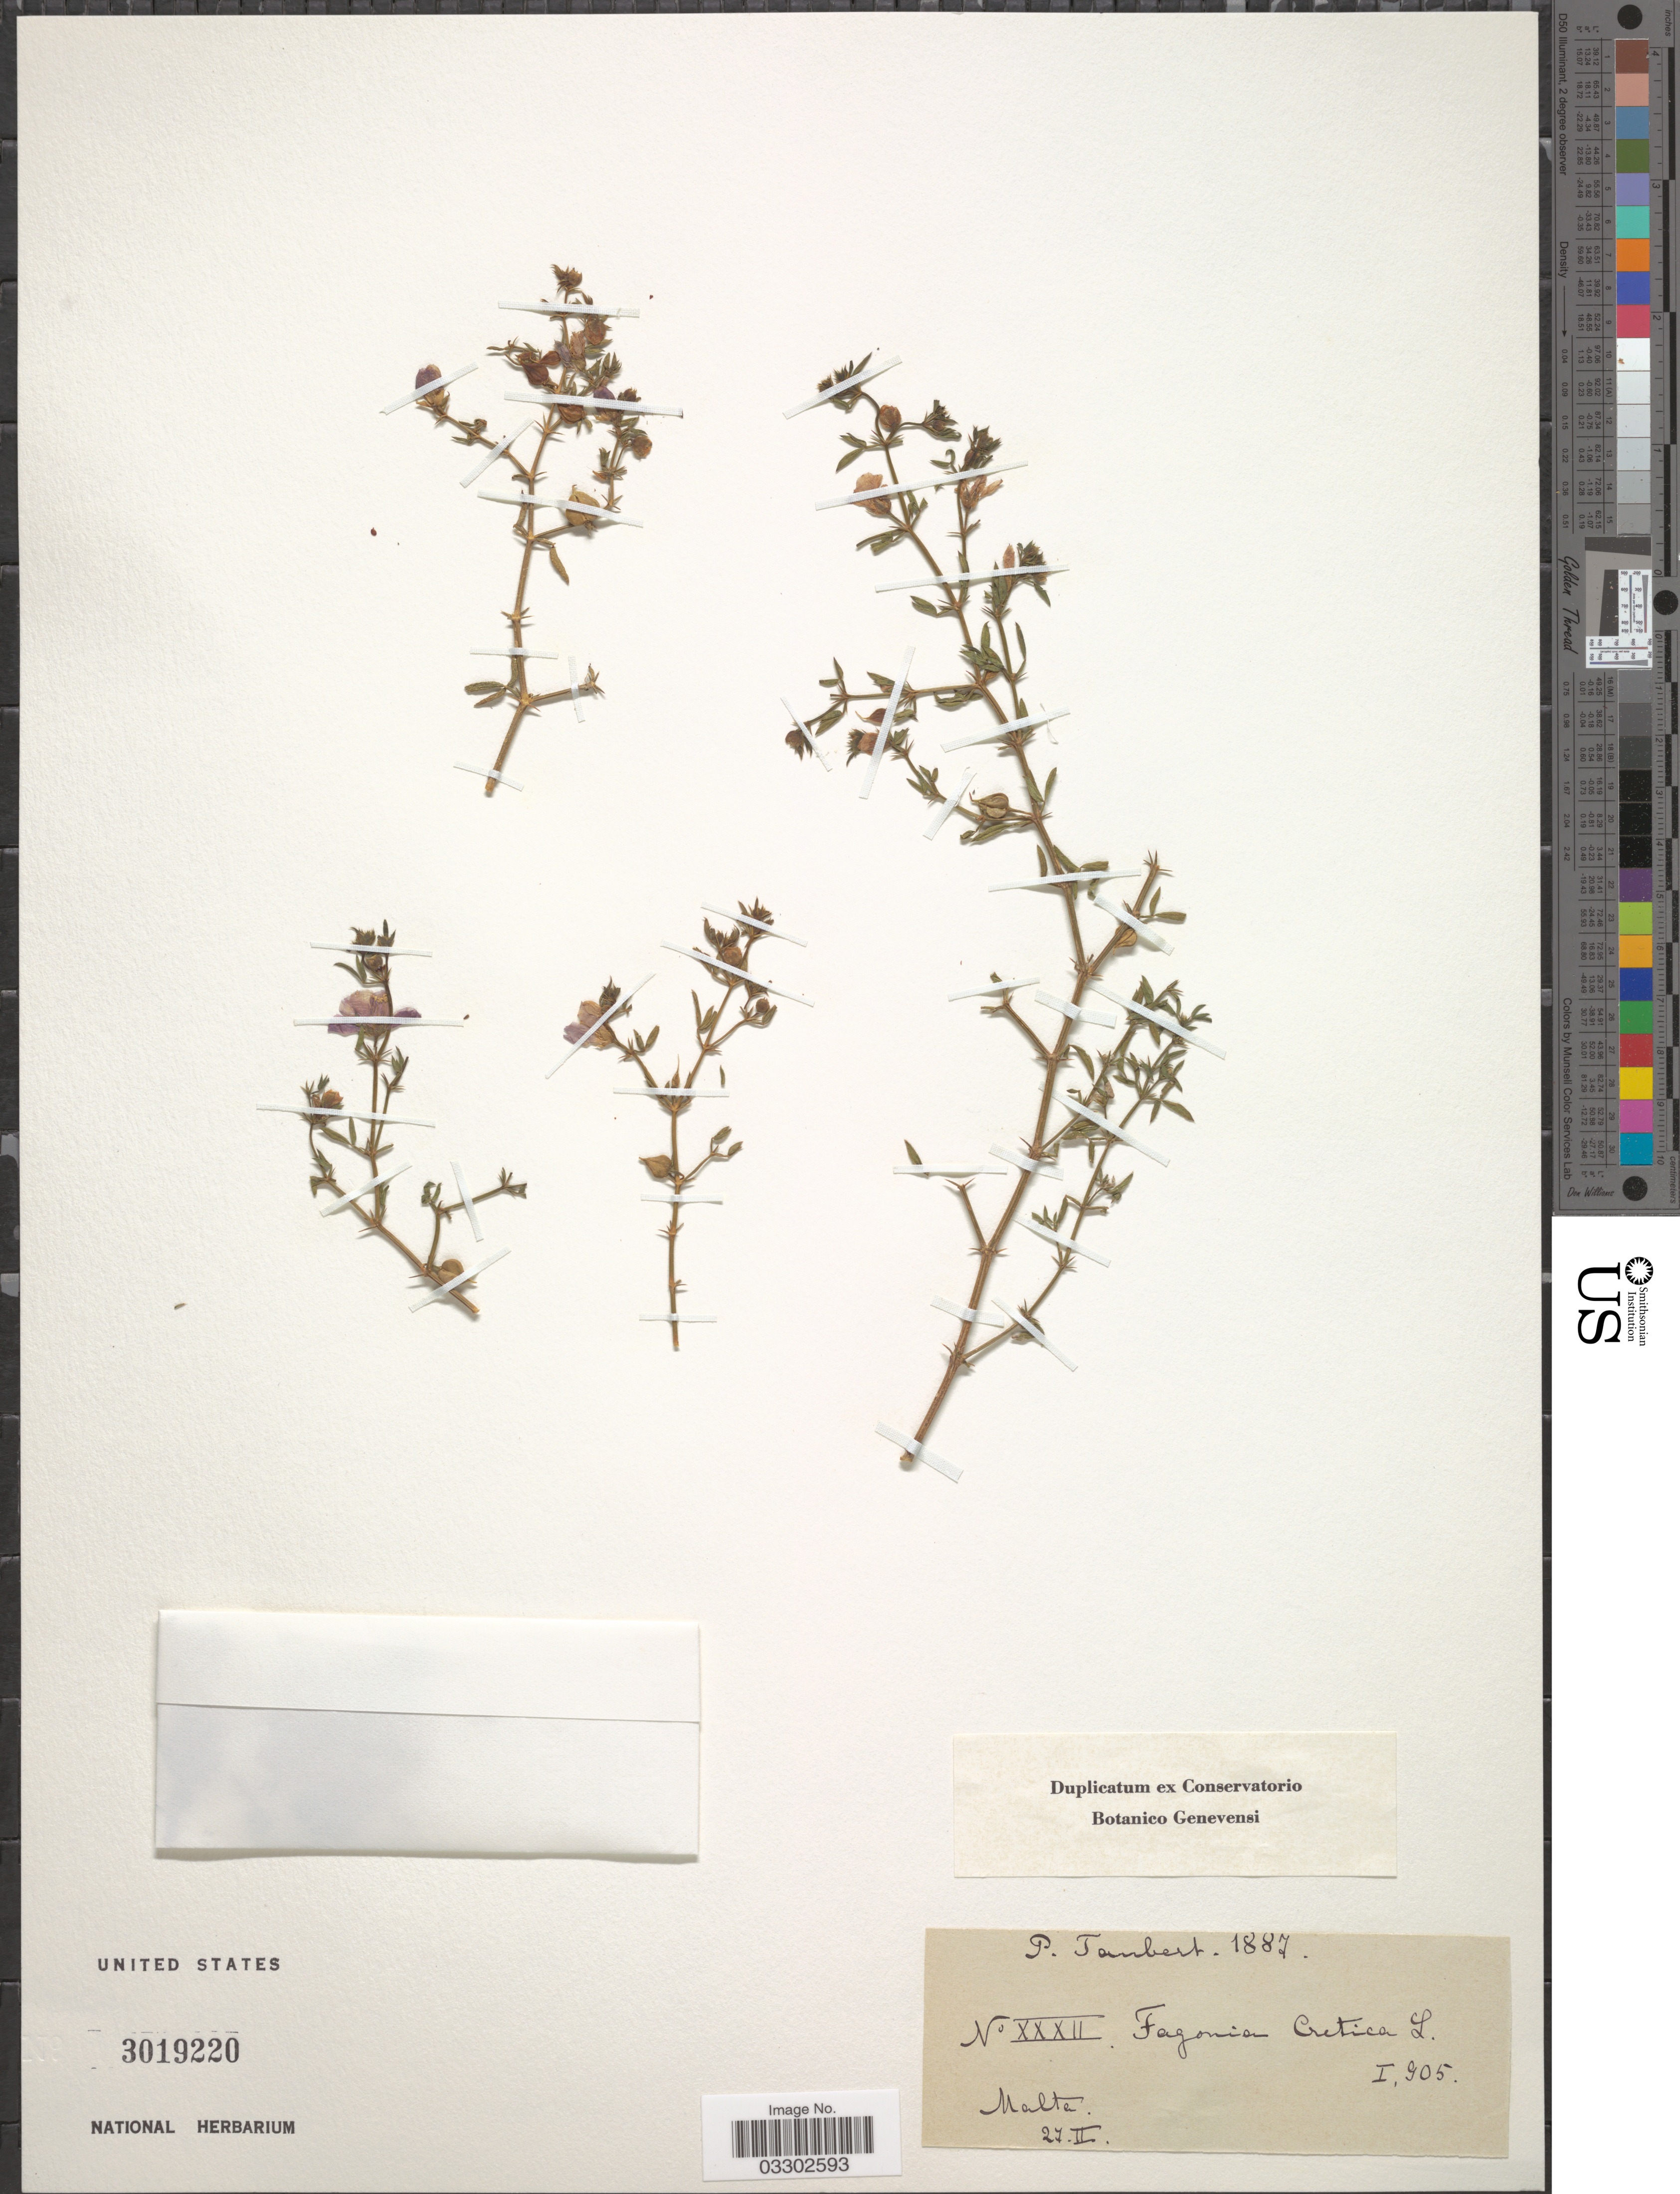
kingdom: Plantae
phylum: Tracheophyta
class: Magnoliopsida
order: Zygophyllales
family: Zygophyllaceae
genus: Fagonia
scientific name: Fagonia cretica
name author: L.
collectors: P. H. W. Taubert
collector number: XXXII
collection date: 1887-02-27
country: Malta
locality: Malta.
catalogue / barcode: US 3019220